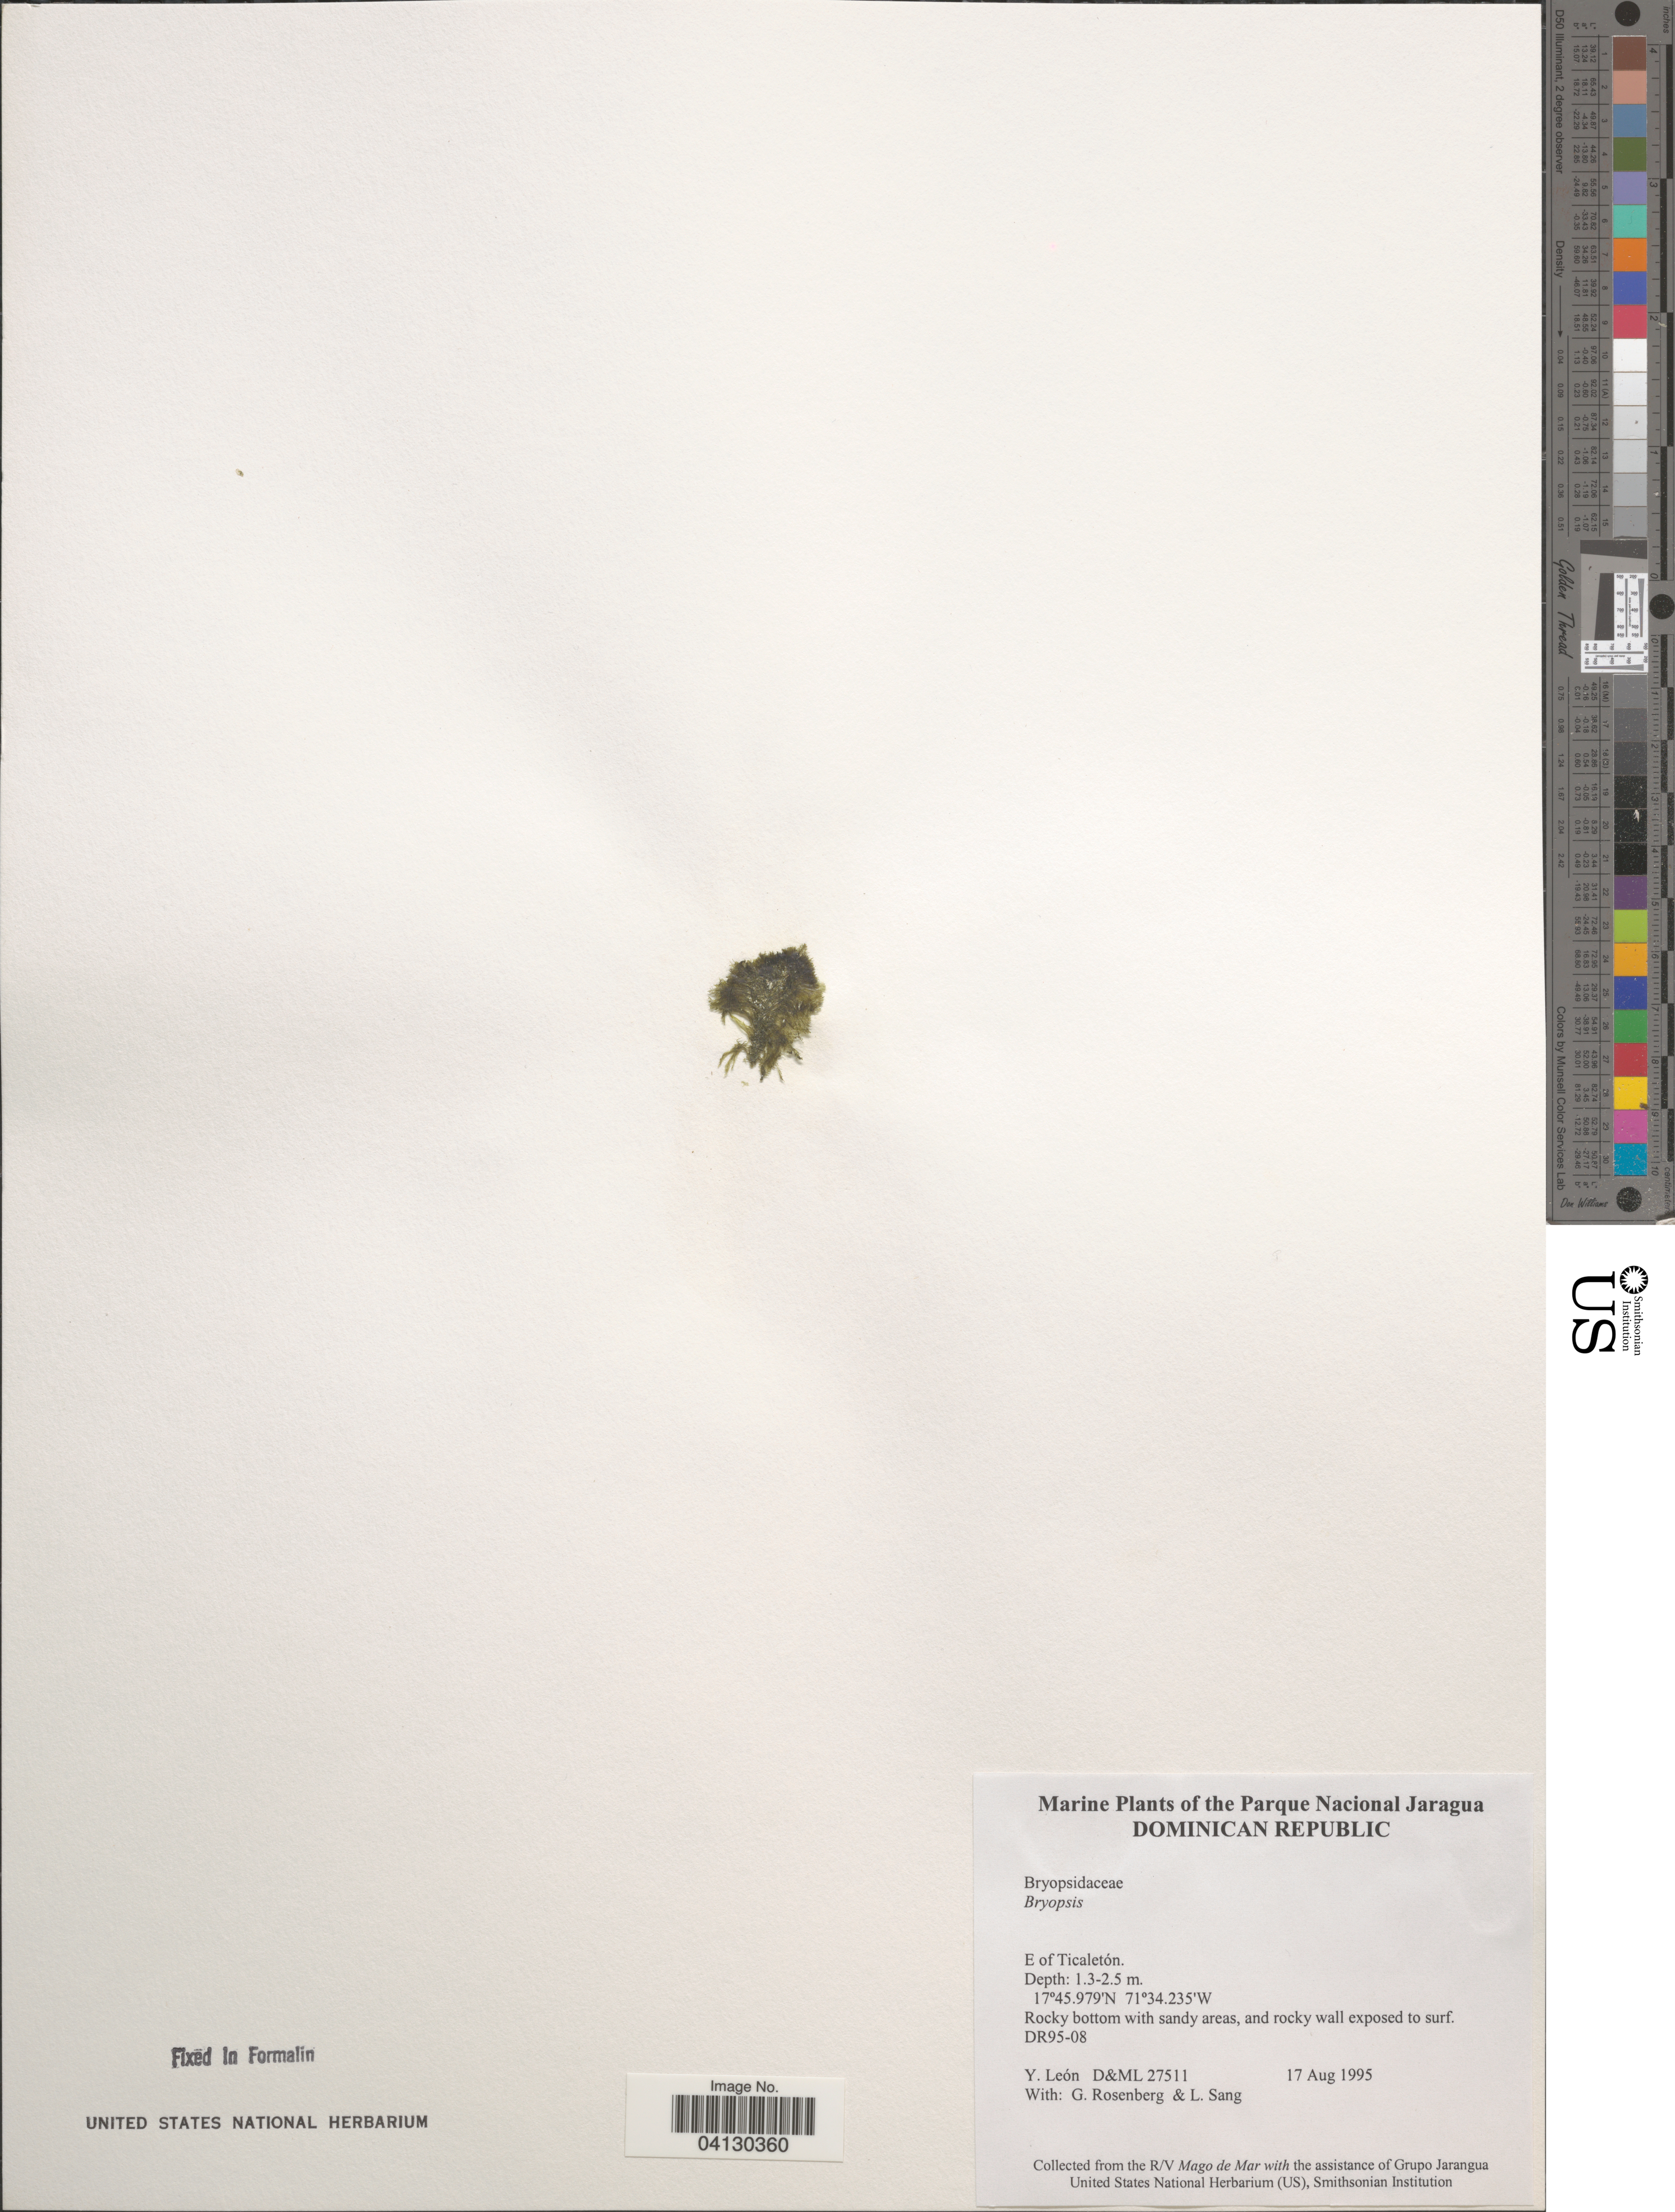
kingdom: Plantae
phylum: Chlorophyta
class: Ulvophyceae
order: Bryopsidales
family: Bryopsidaceae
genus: Bryopsis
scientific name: Bryopsis sp.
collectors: Y. León, G. Rosenberg & L. Sang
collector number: D&ML27511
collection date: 1995-08-17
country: Dominican Republic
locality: The Parque Nacional Jaragua. E of Ticaletón.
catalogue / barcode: US 328886